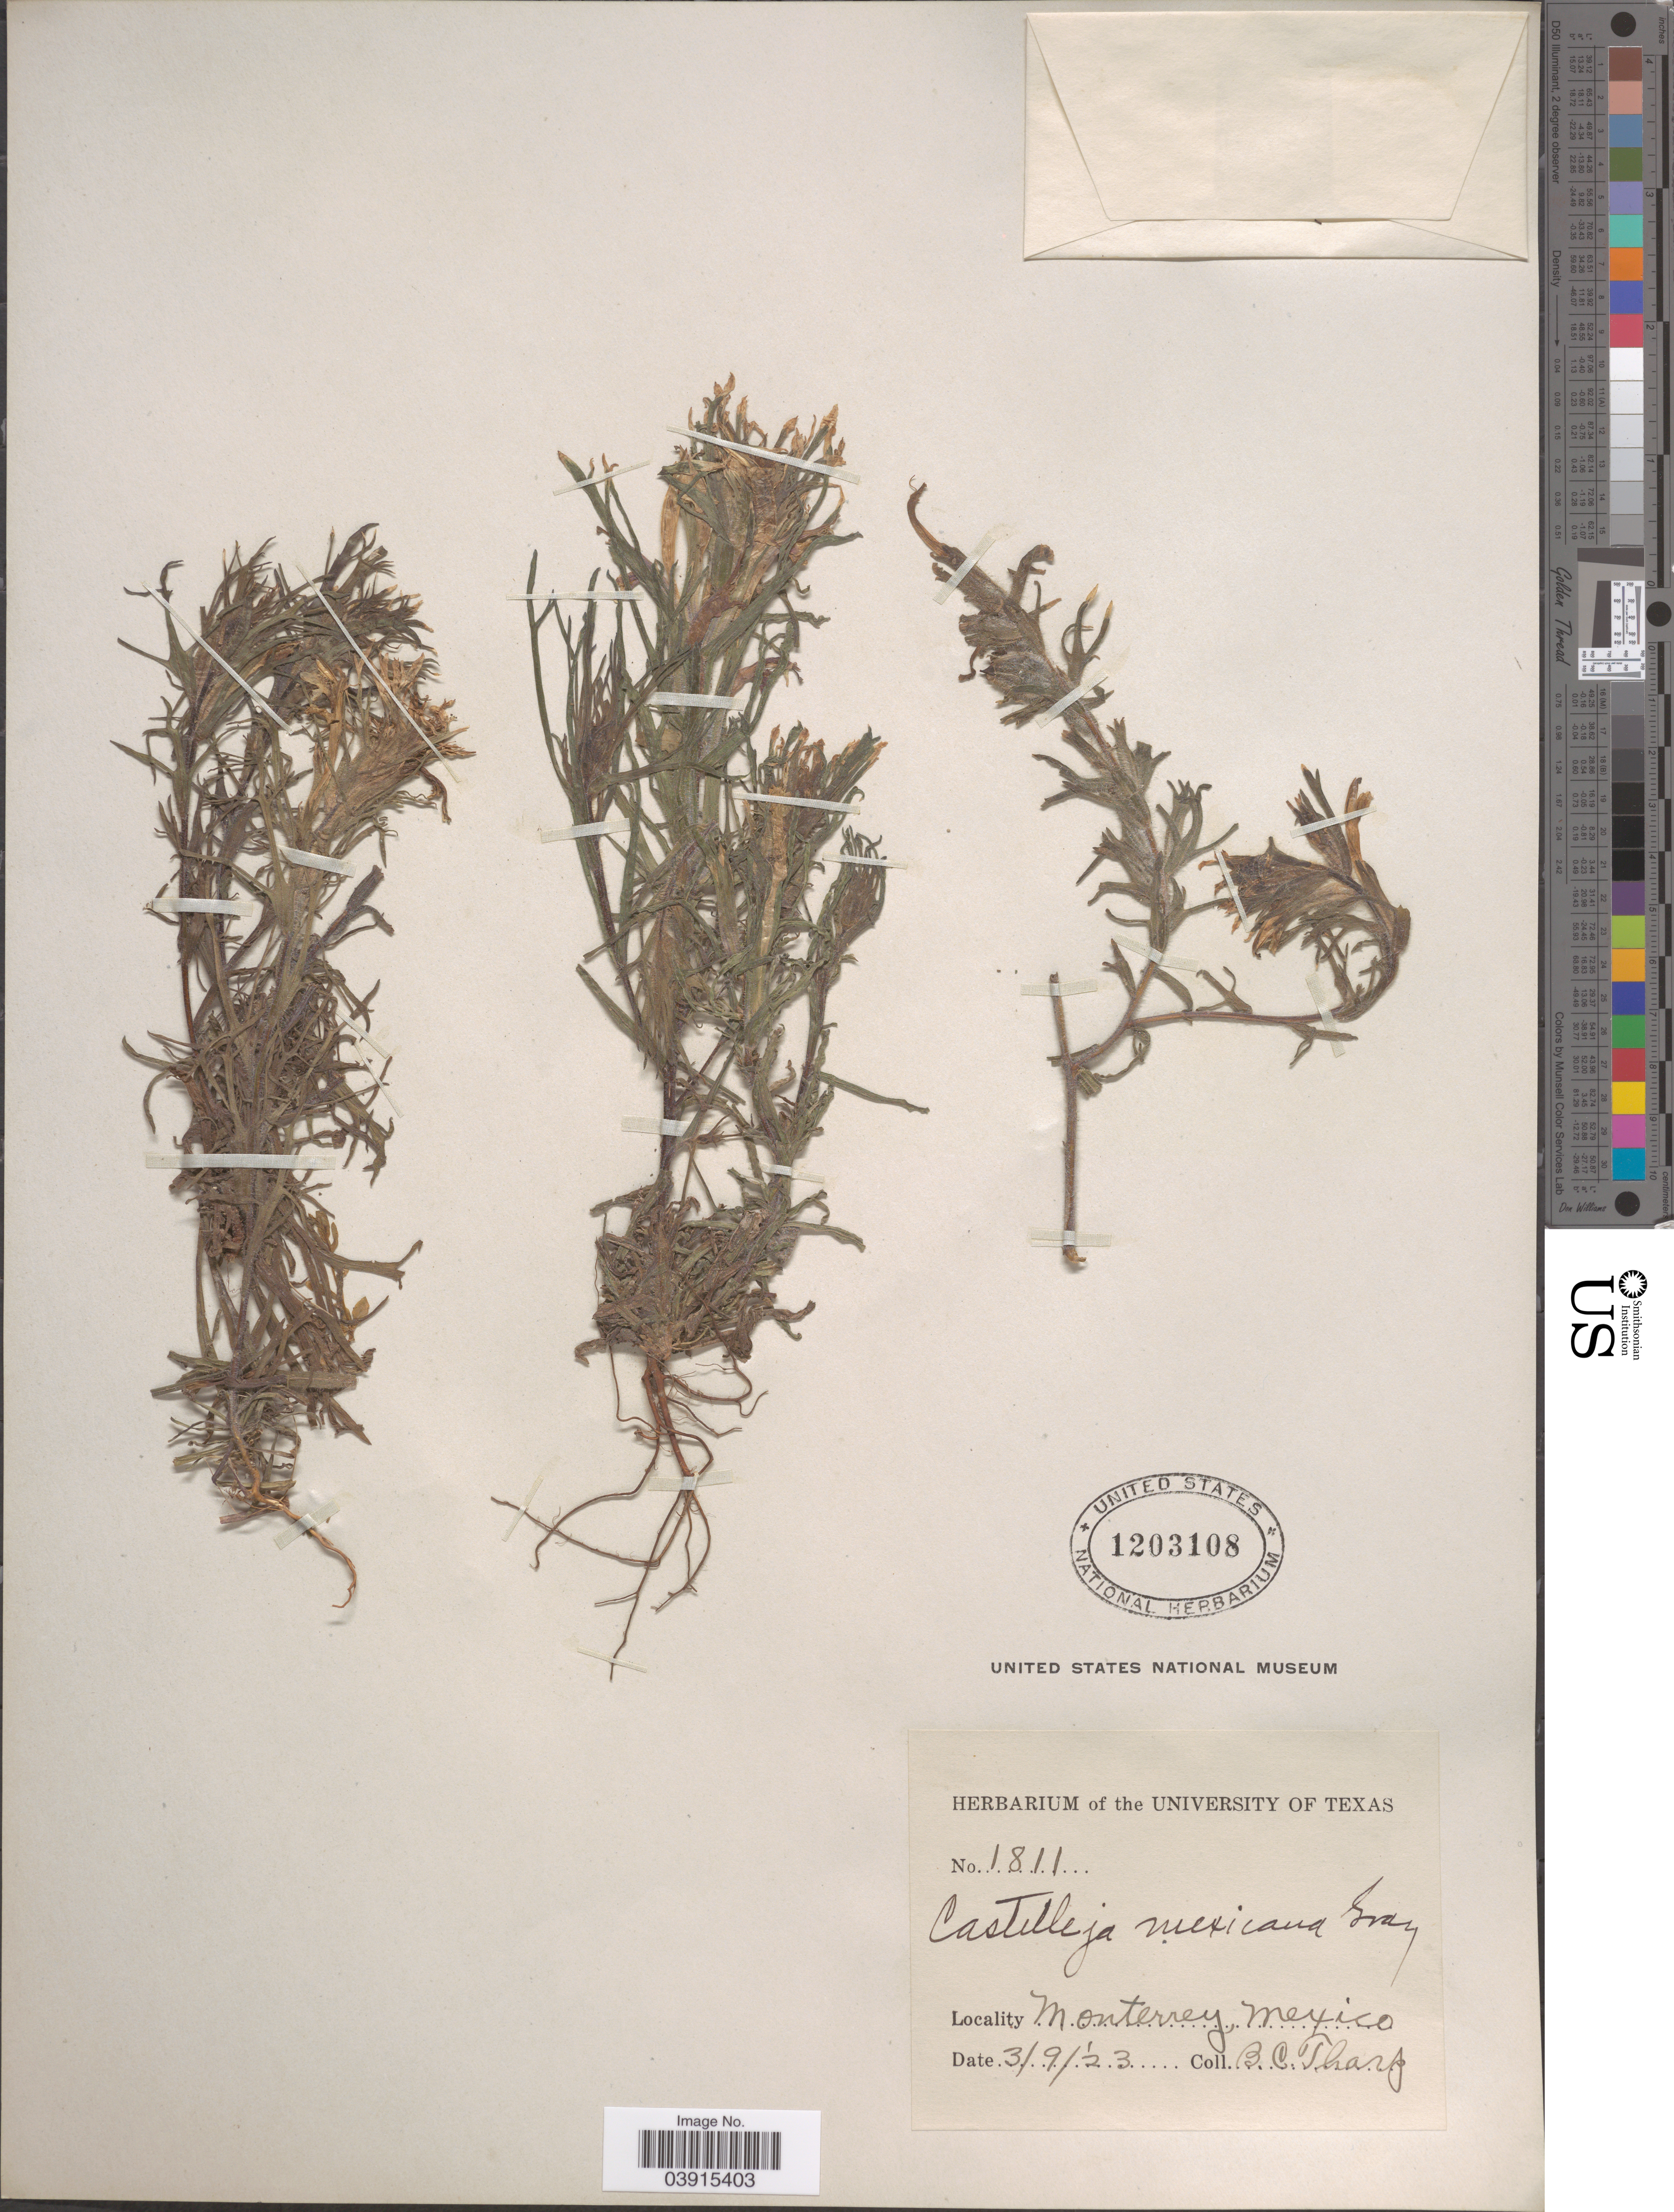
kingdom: Plantae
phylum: Tracheophyta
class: Magnoliopsida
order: Lamiales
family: Orobanchaceae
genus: Castilleja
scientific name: Castilleja mexicana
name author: (Hemsl.) A. Gray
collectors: B. C. Tharp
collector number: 1811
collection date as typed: Transcribed d/m/y: 3/9/23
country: Mexico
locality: Monterrey.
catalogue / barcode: US 1203108